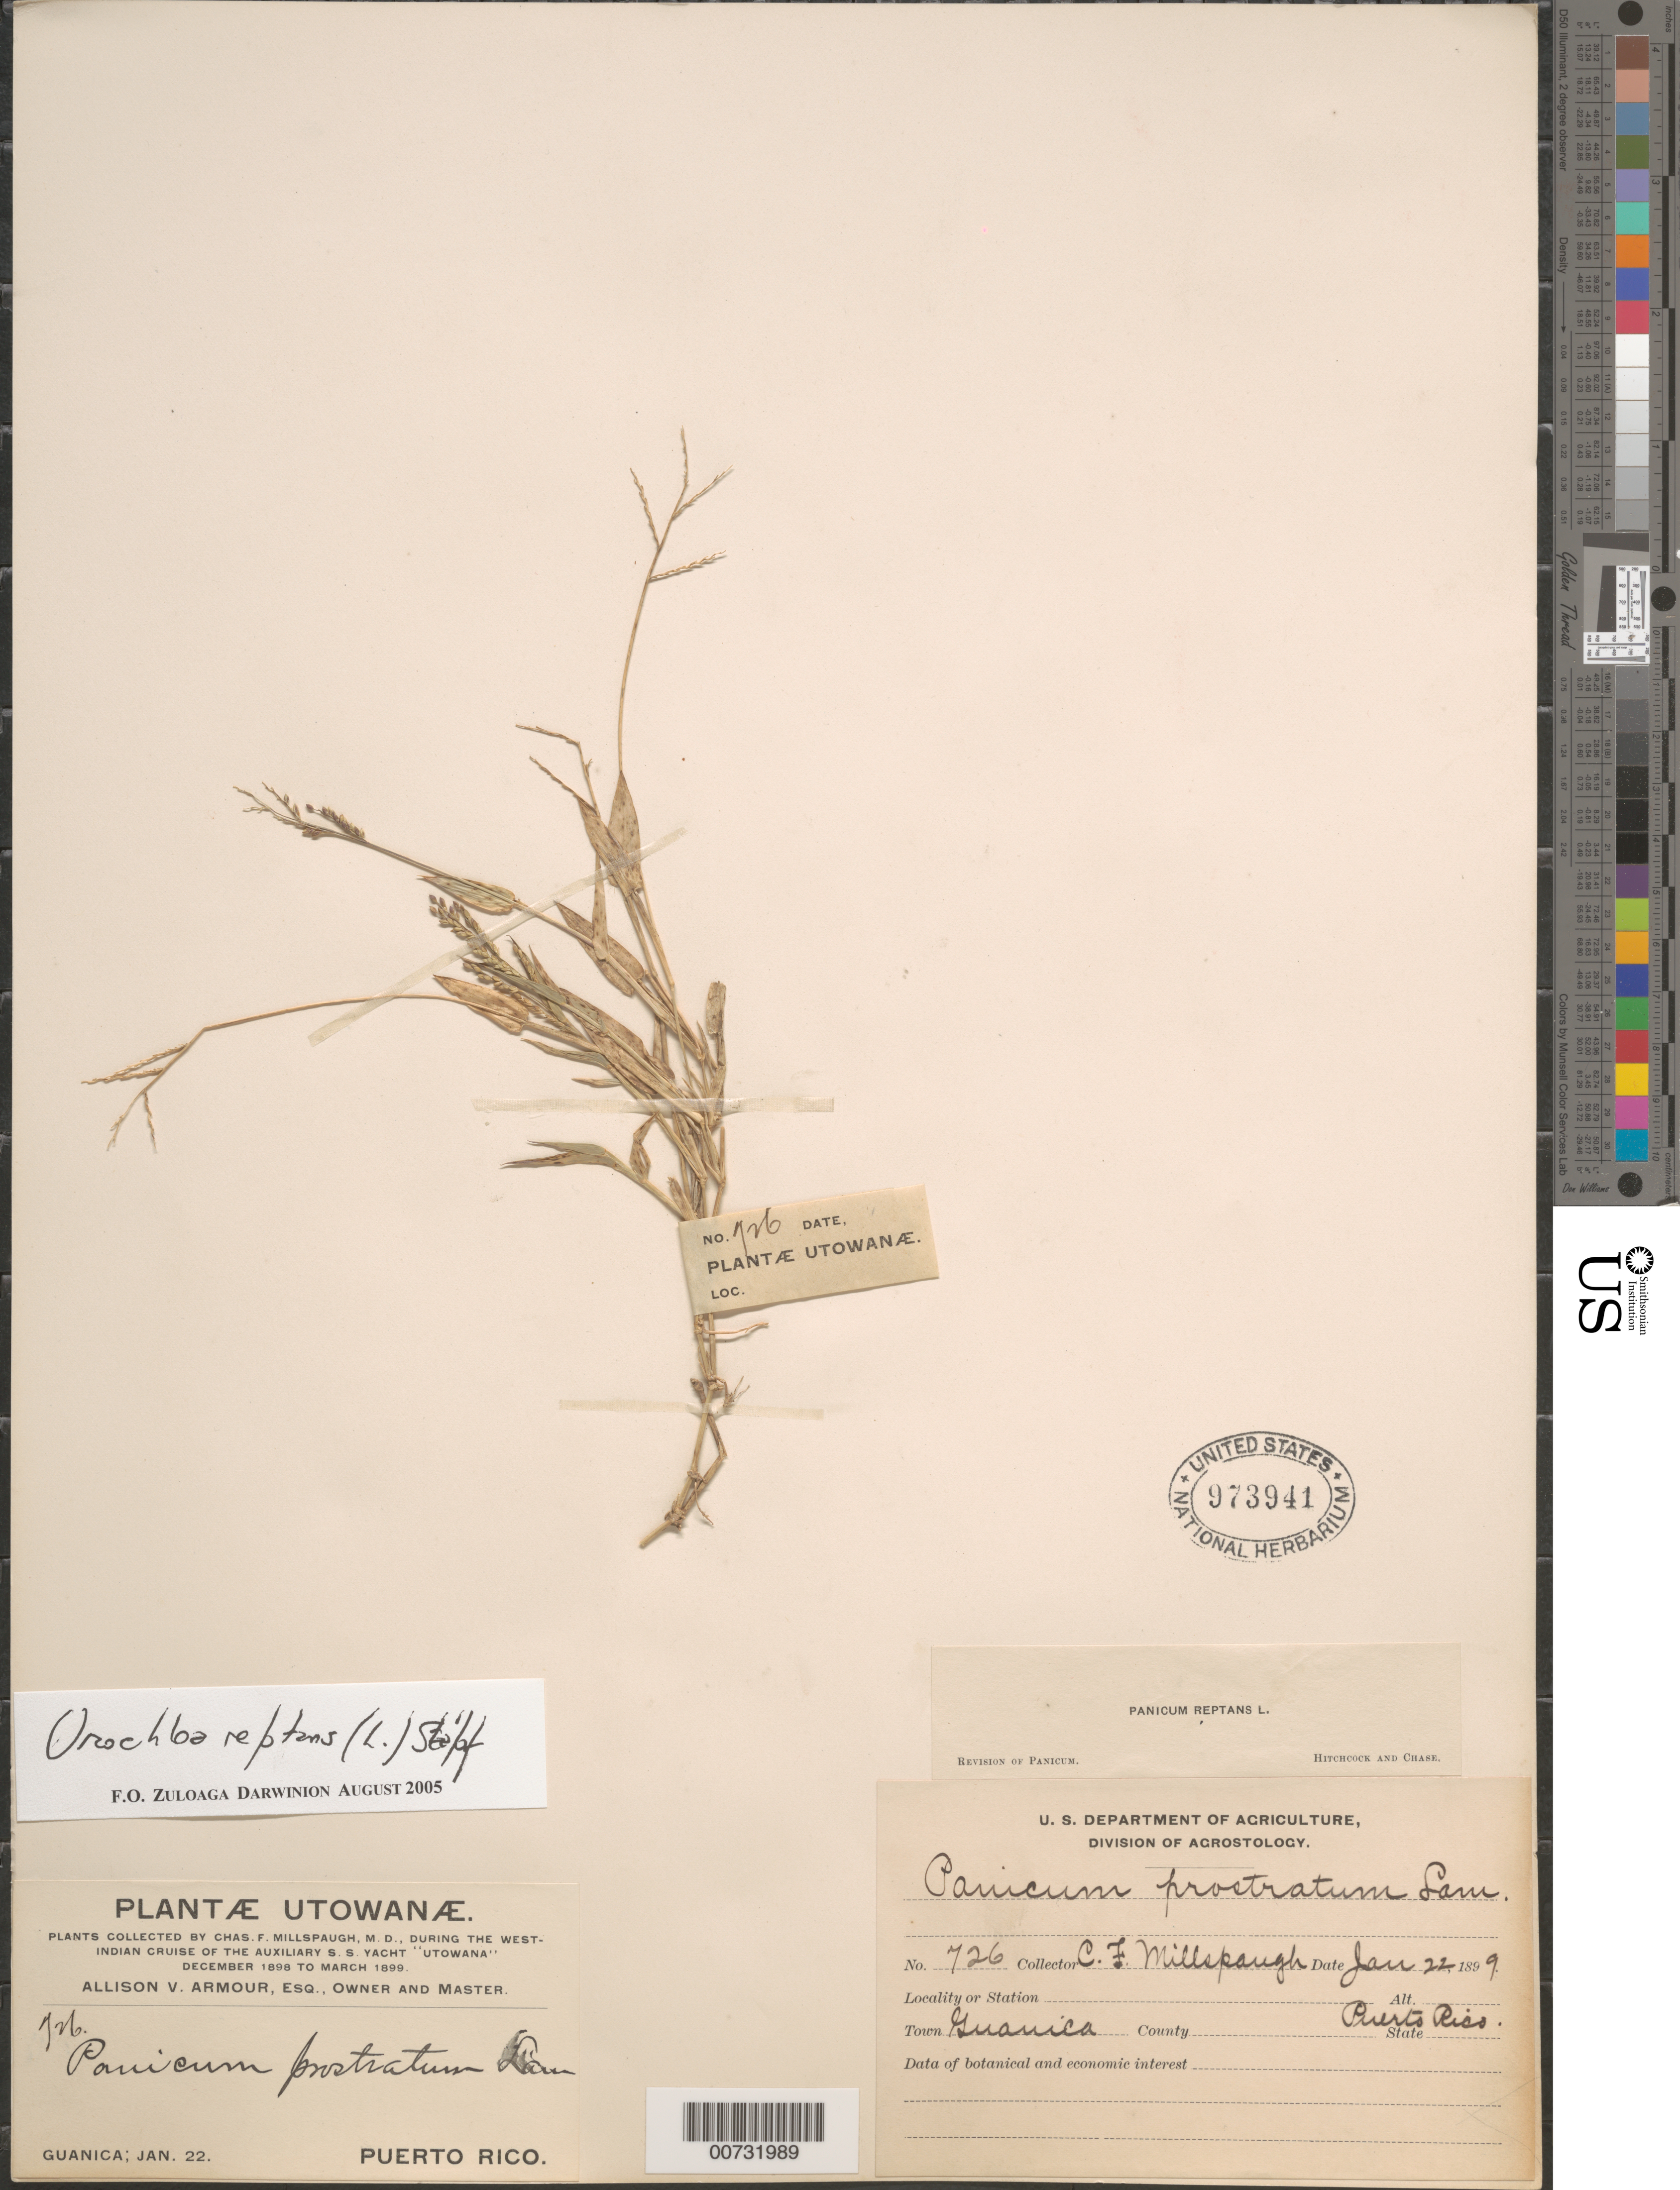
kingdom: Plantae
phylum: Tracheophyta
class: Liliopsida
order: Poales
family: Poaceae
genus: Urochloa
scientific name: Urochloa reptans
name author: (L.) Stapf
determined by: Hitchcock, Albert S.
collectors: C. F. Millspaugh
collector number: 726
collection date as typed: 22 Jan 1899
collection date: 1899-01-22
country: Puerto Rico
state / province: Guánica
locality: Guanica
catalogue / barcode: US 973941